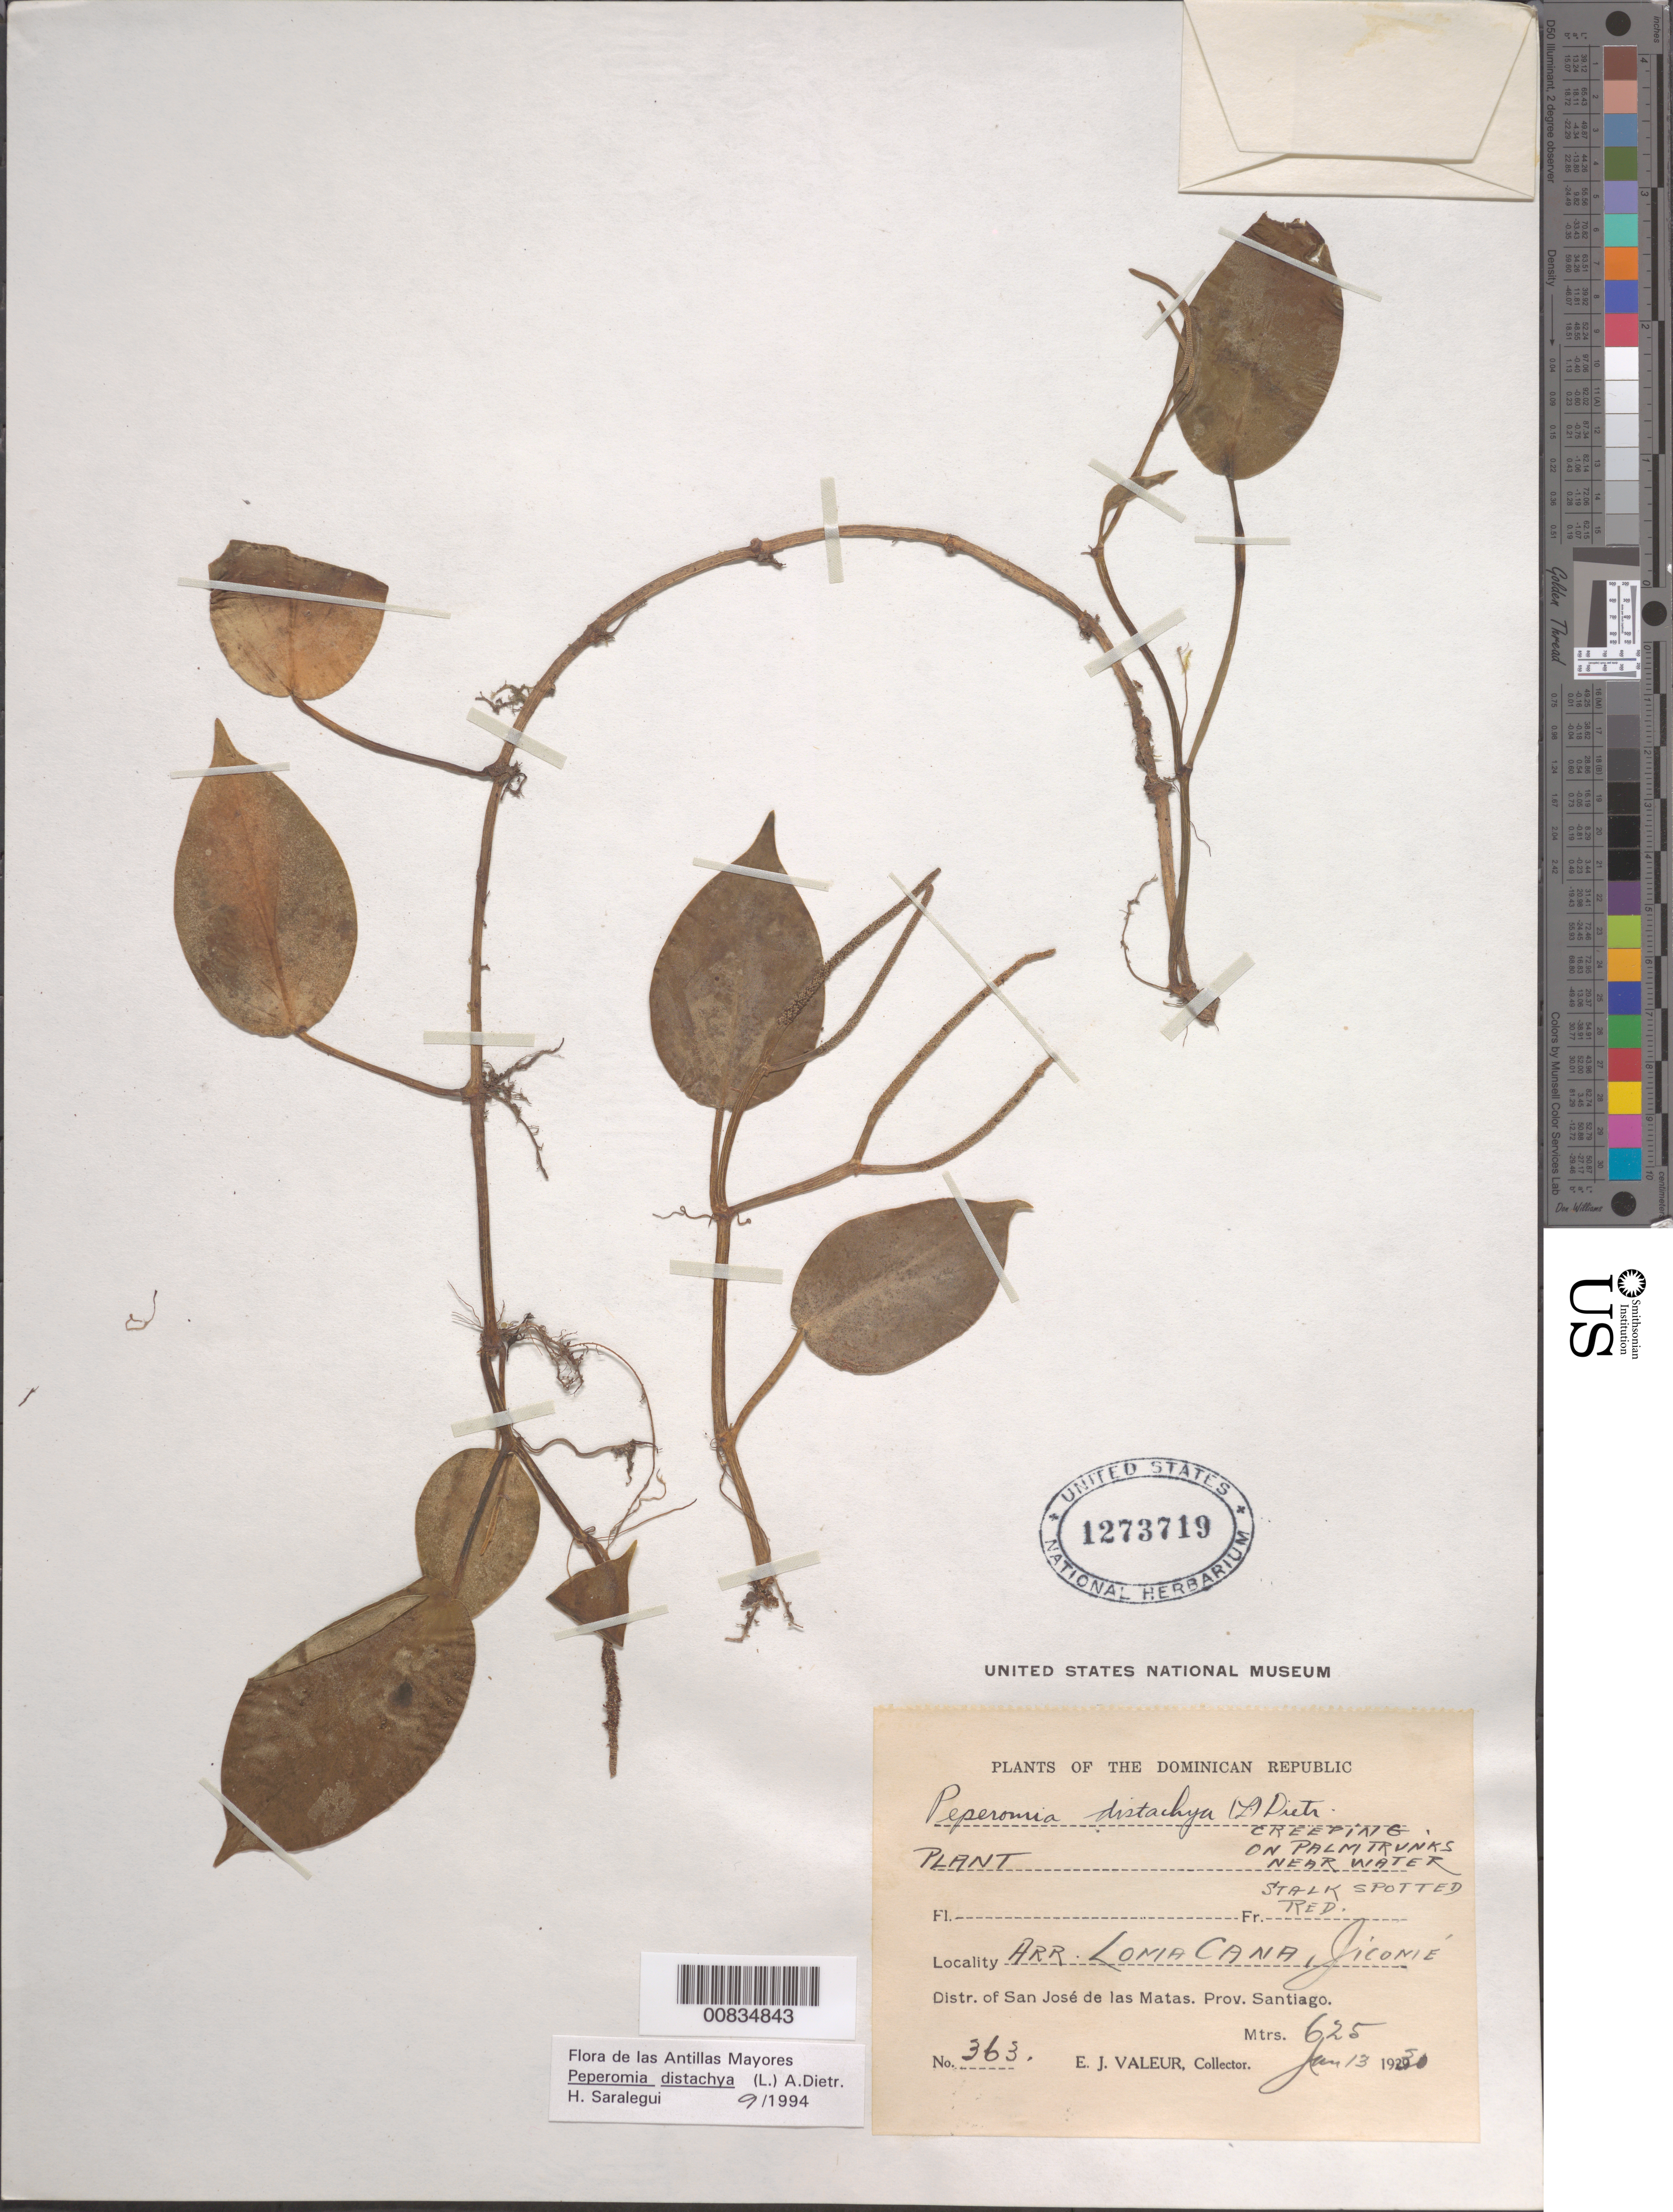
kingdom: Plantae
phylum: Tracheophyta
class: Magnoliopsida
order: Piperales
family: Piperaceae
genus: Peperomia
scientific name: Peperomia distachya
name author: (L.) A. Dietr.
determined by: Saralegui Boza, H., (HAJB), Jardin Botanico Nacional (Habana)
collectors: E. Valeur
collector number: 363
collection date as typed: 13 Jun 1950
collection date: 1950-06-13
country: Dominican Republic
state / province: Santiago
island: Hispaniola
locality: Distr. of San José de las Matas. Arroyo Loma Cana, Jicomé.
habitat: On palm trunks near water.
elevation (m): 625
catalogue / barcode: US 1273719